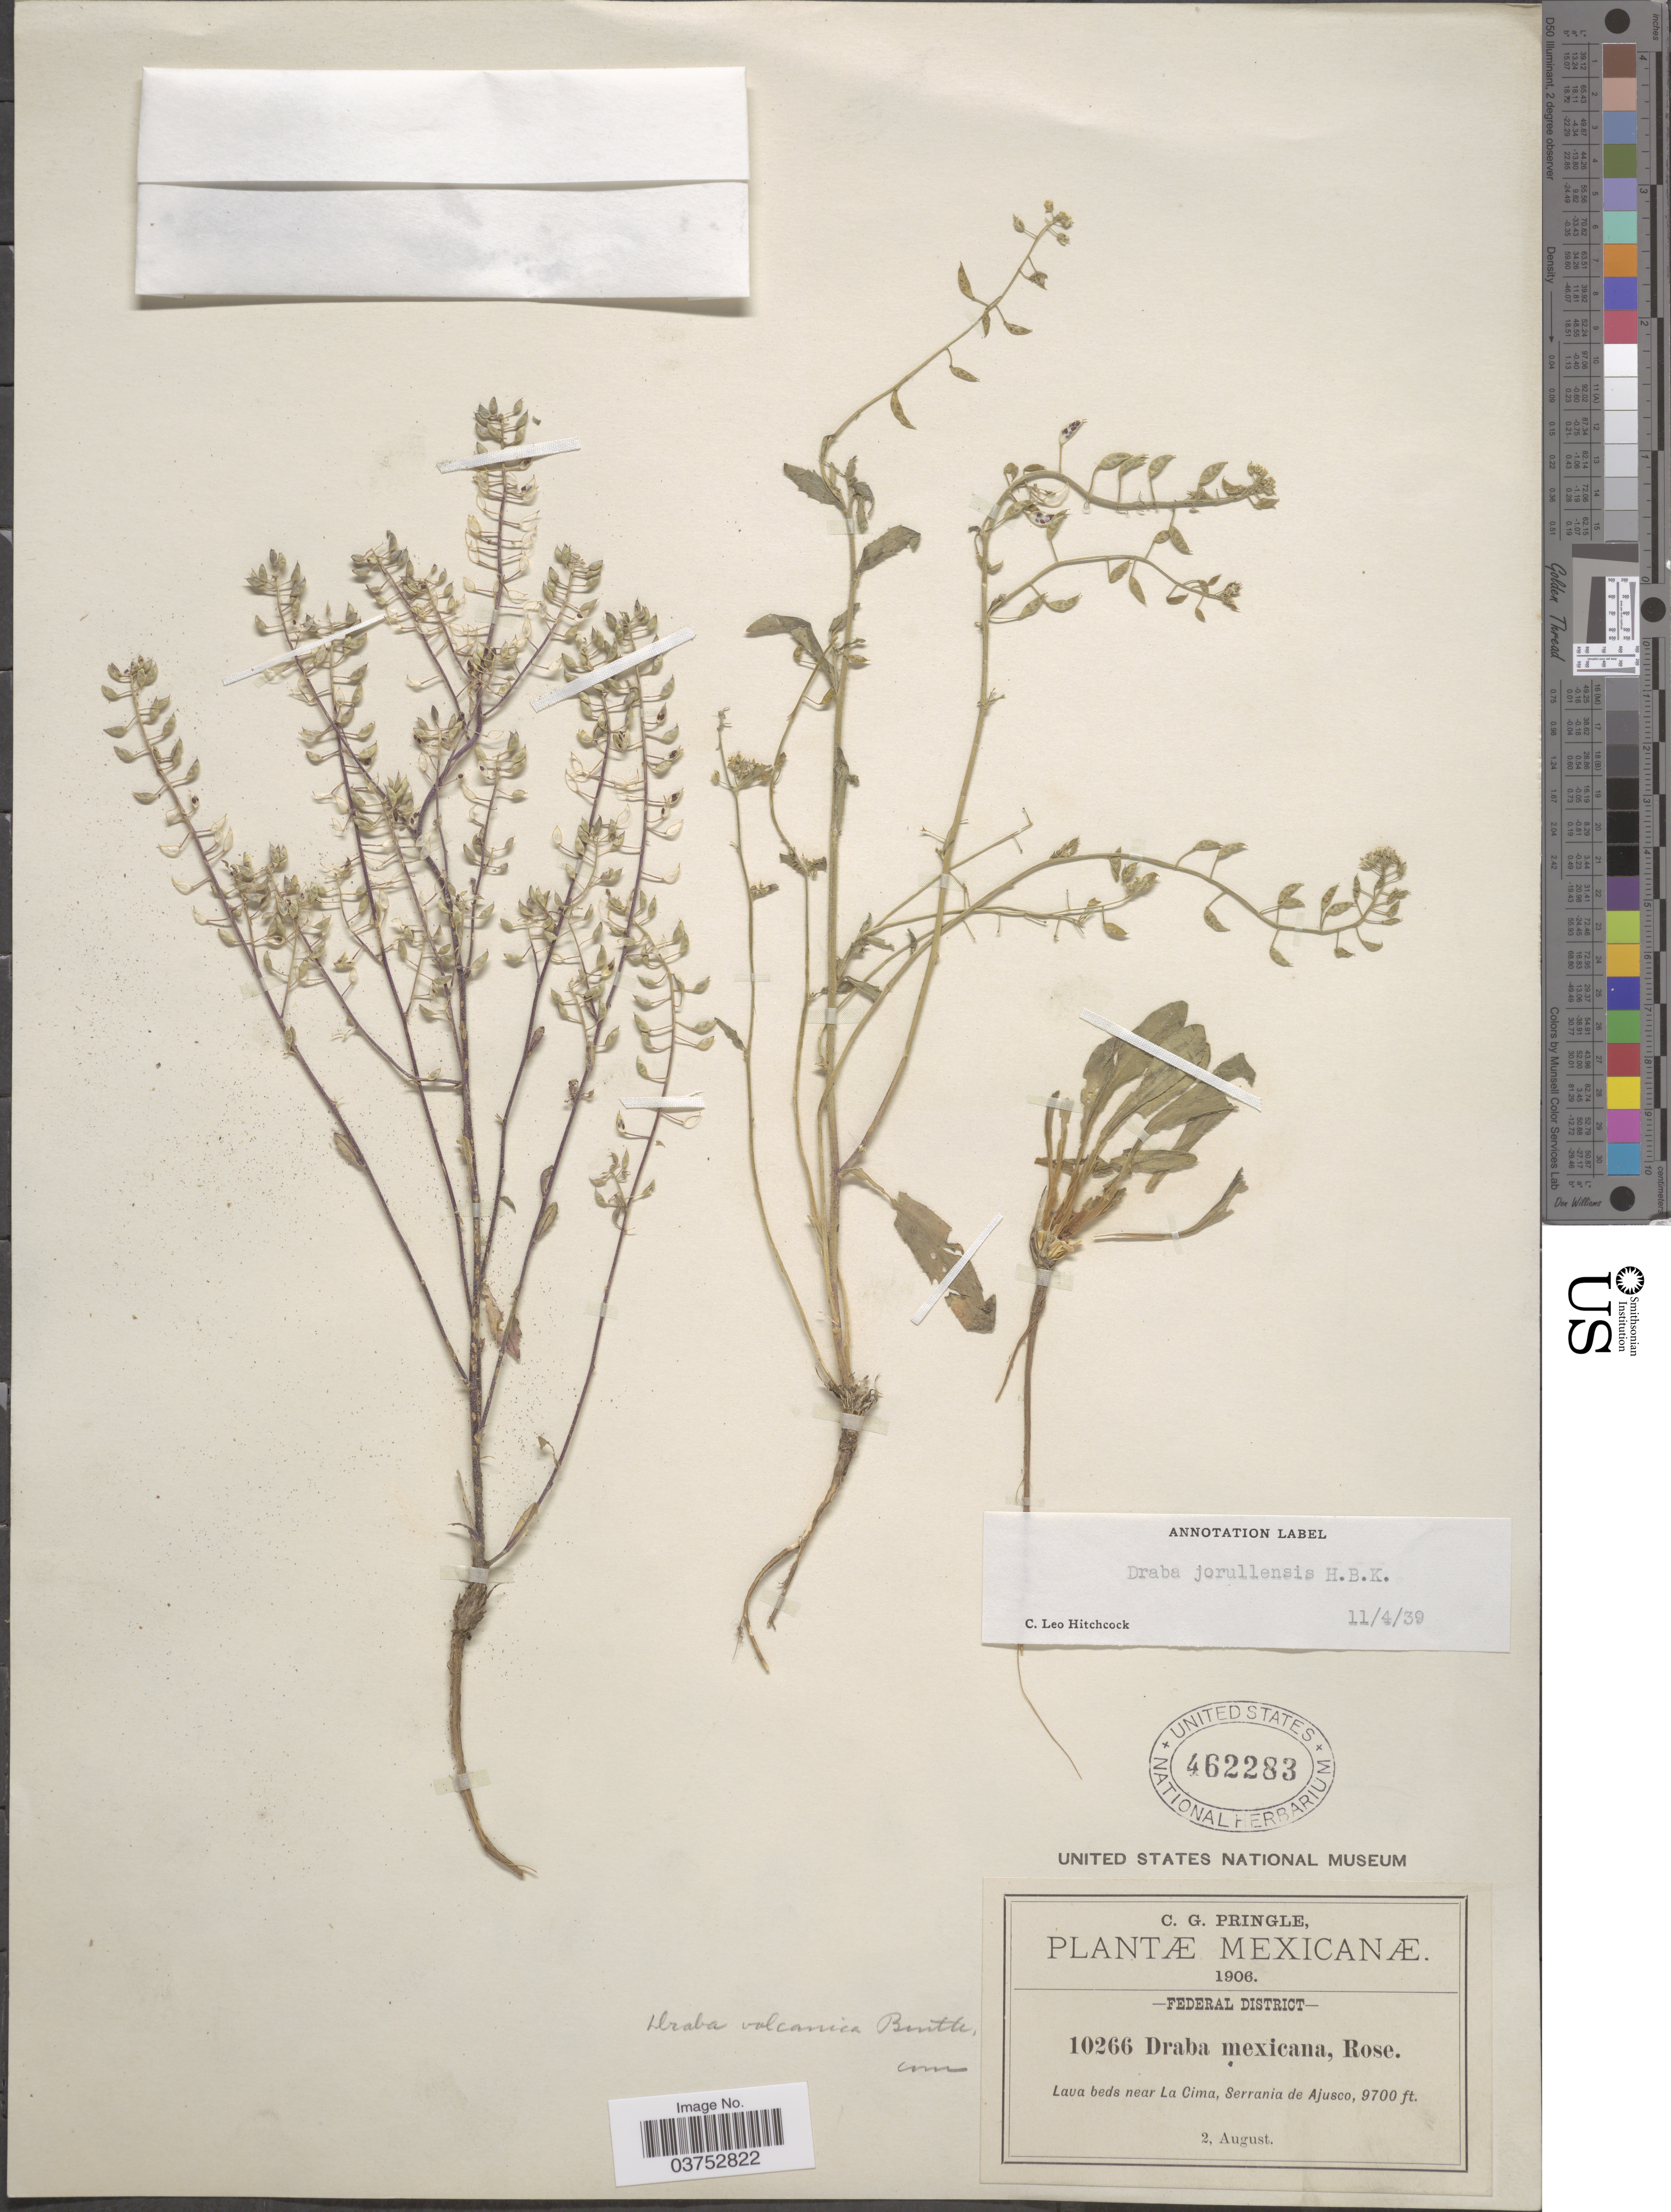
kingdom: Plantae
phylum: Tracheophyta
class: Magnoliopsida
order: Brassicales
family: Brassicaceae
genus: Draba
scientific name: Draba jorullensis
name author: Kunth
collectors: C. G. Pringle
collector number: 10266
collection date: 1906-08-02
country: Mexico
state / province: Distrito Federal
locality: Federal District. Lava beds near La Cima, Serrania de Ajusco.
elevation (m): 2957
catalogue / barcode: US 462283